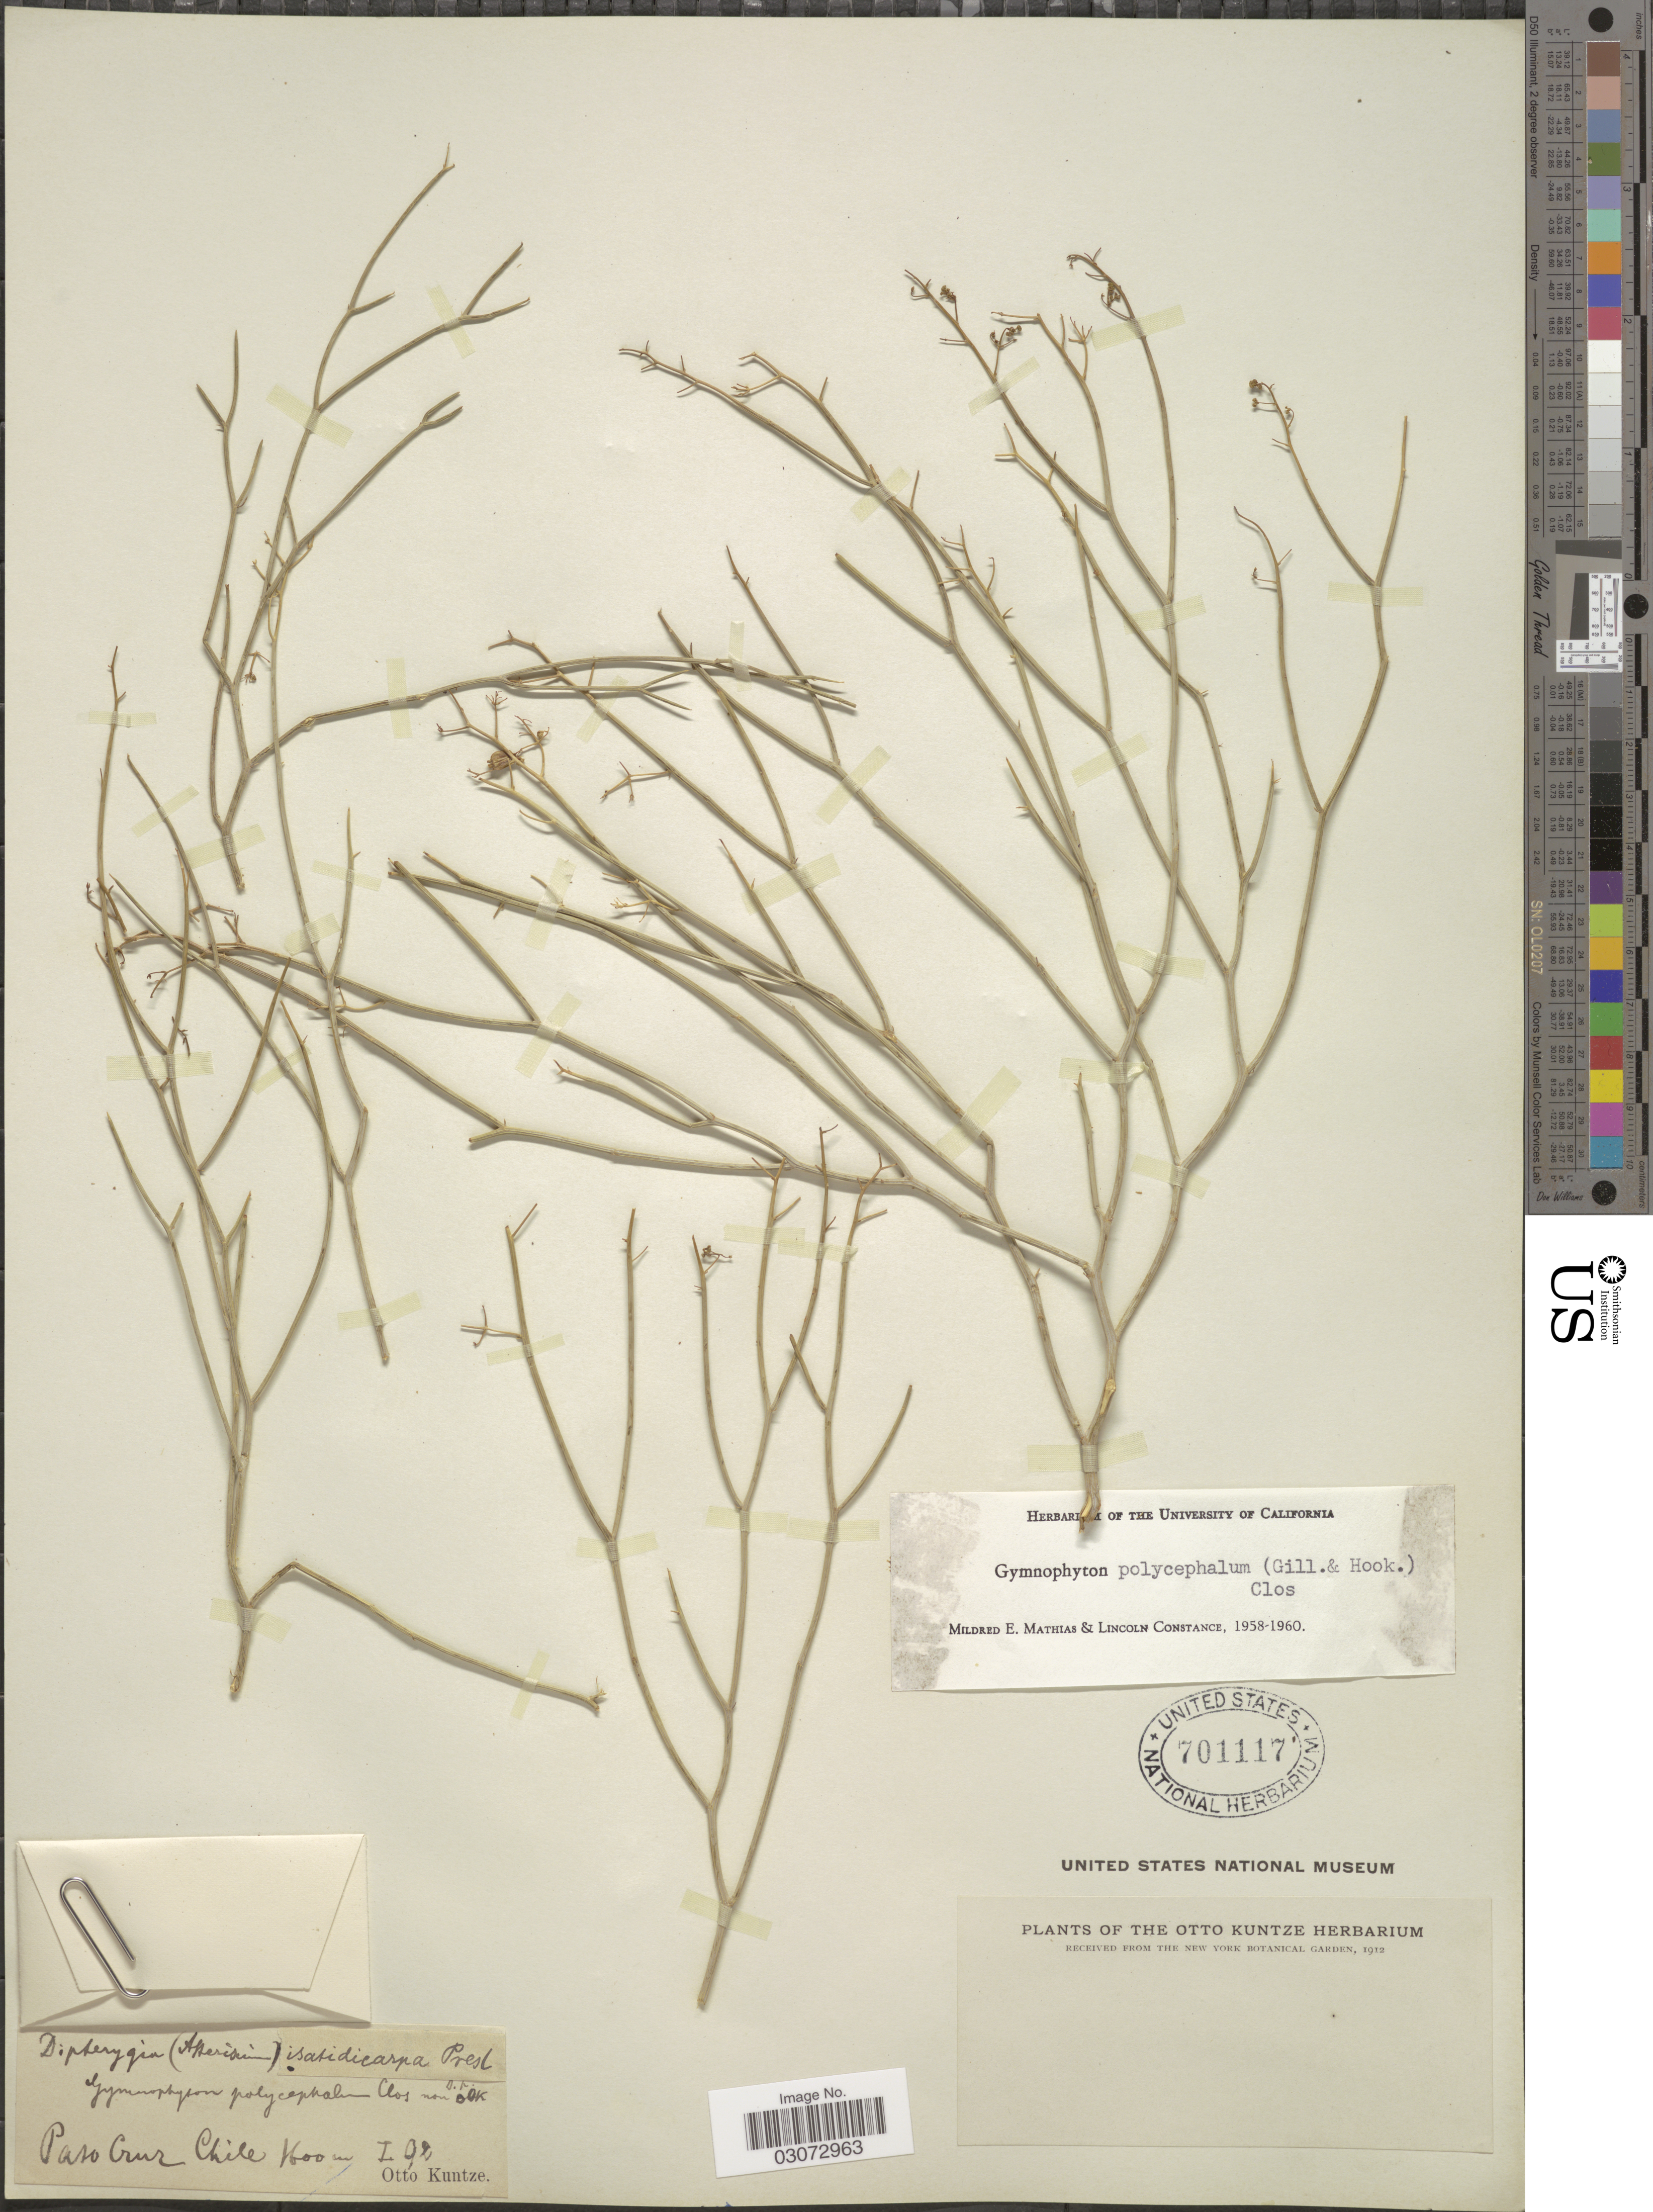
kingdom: Plantae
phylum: Tracheophyta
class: Magnoliopsida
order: Apiales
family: Apiaceae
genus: Gymnophyton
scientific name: Gymnophyton polycephalum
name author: Clos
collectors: C.E.O. Kuntze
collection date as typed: Transcribed d/m/y: /1/92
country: Chile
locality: Paso Cruz Chile.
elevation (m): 1600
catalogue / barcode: US 701117